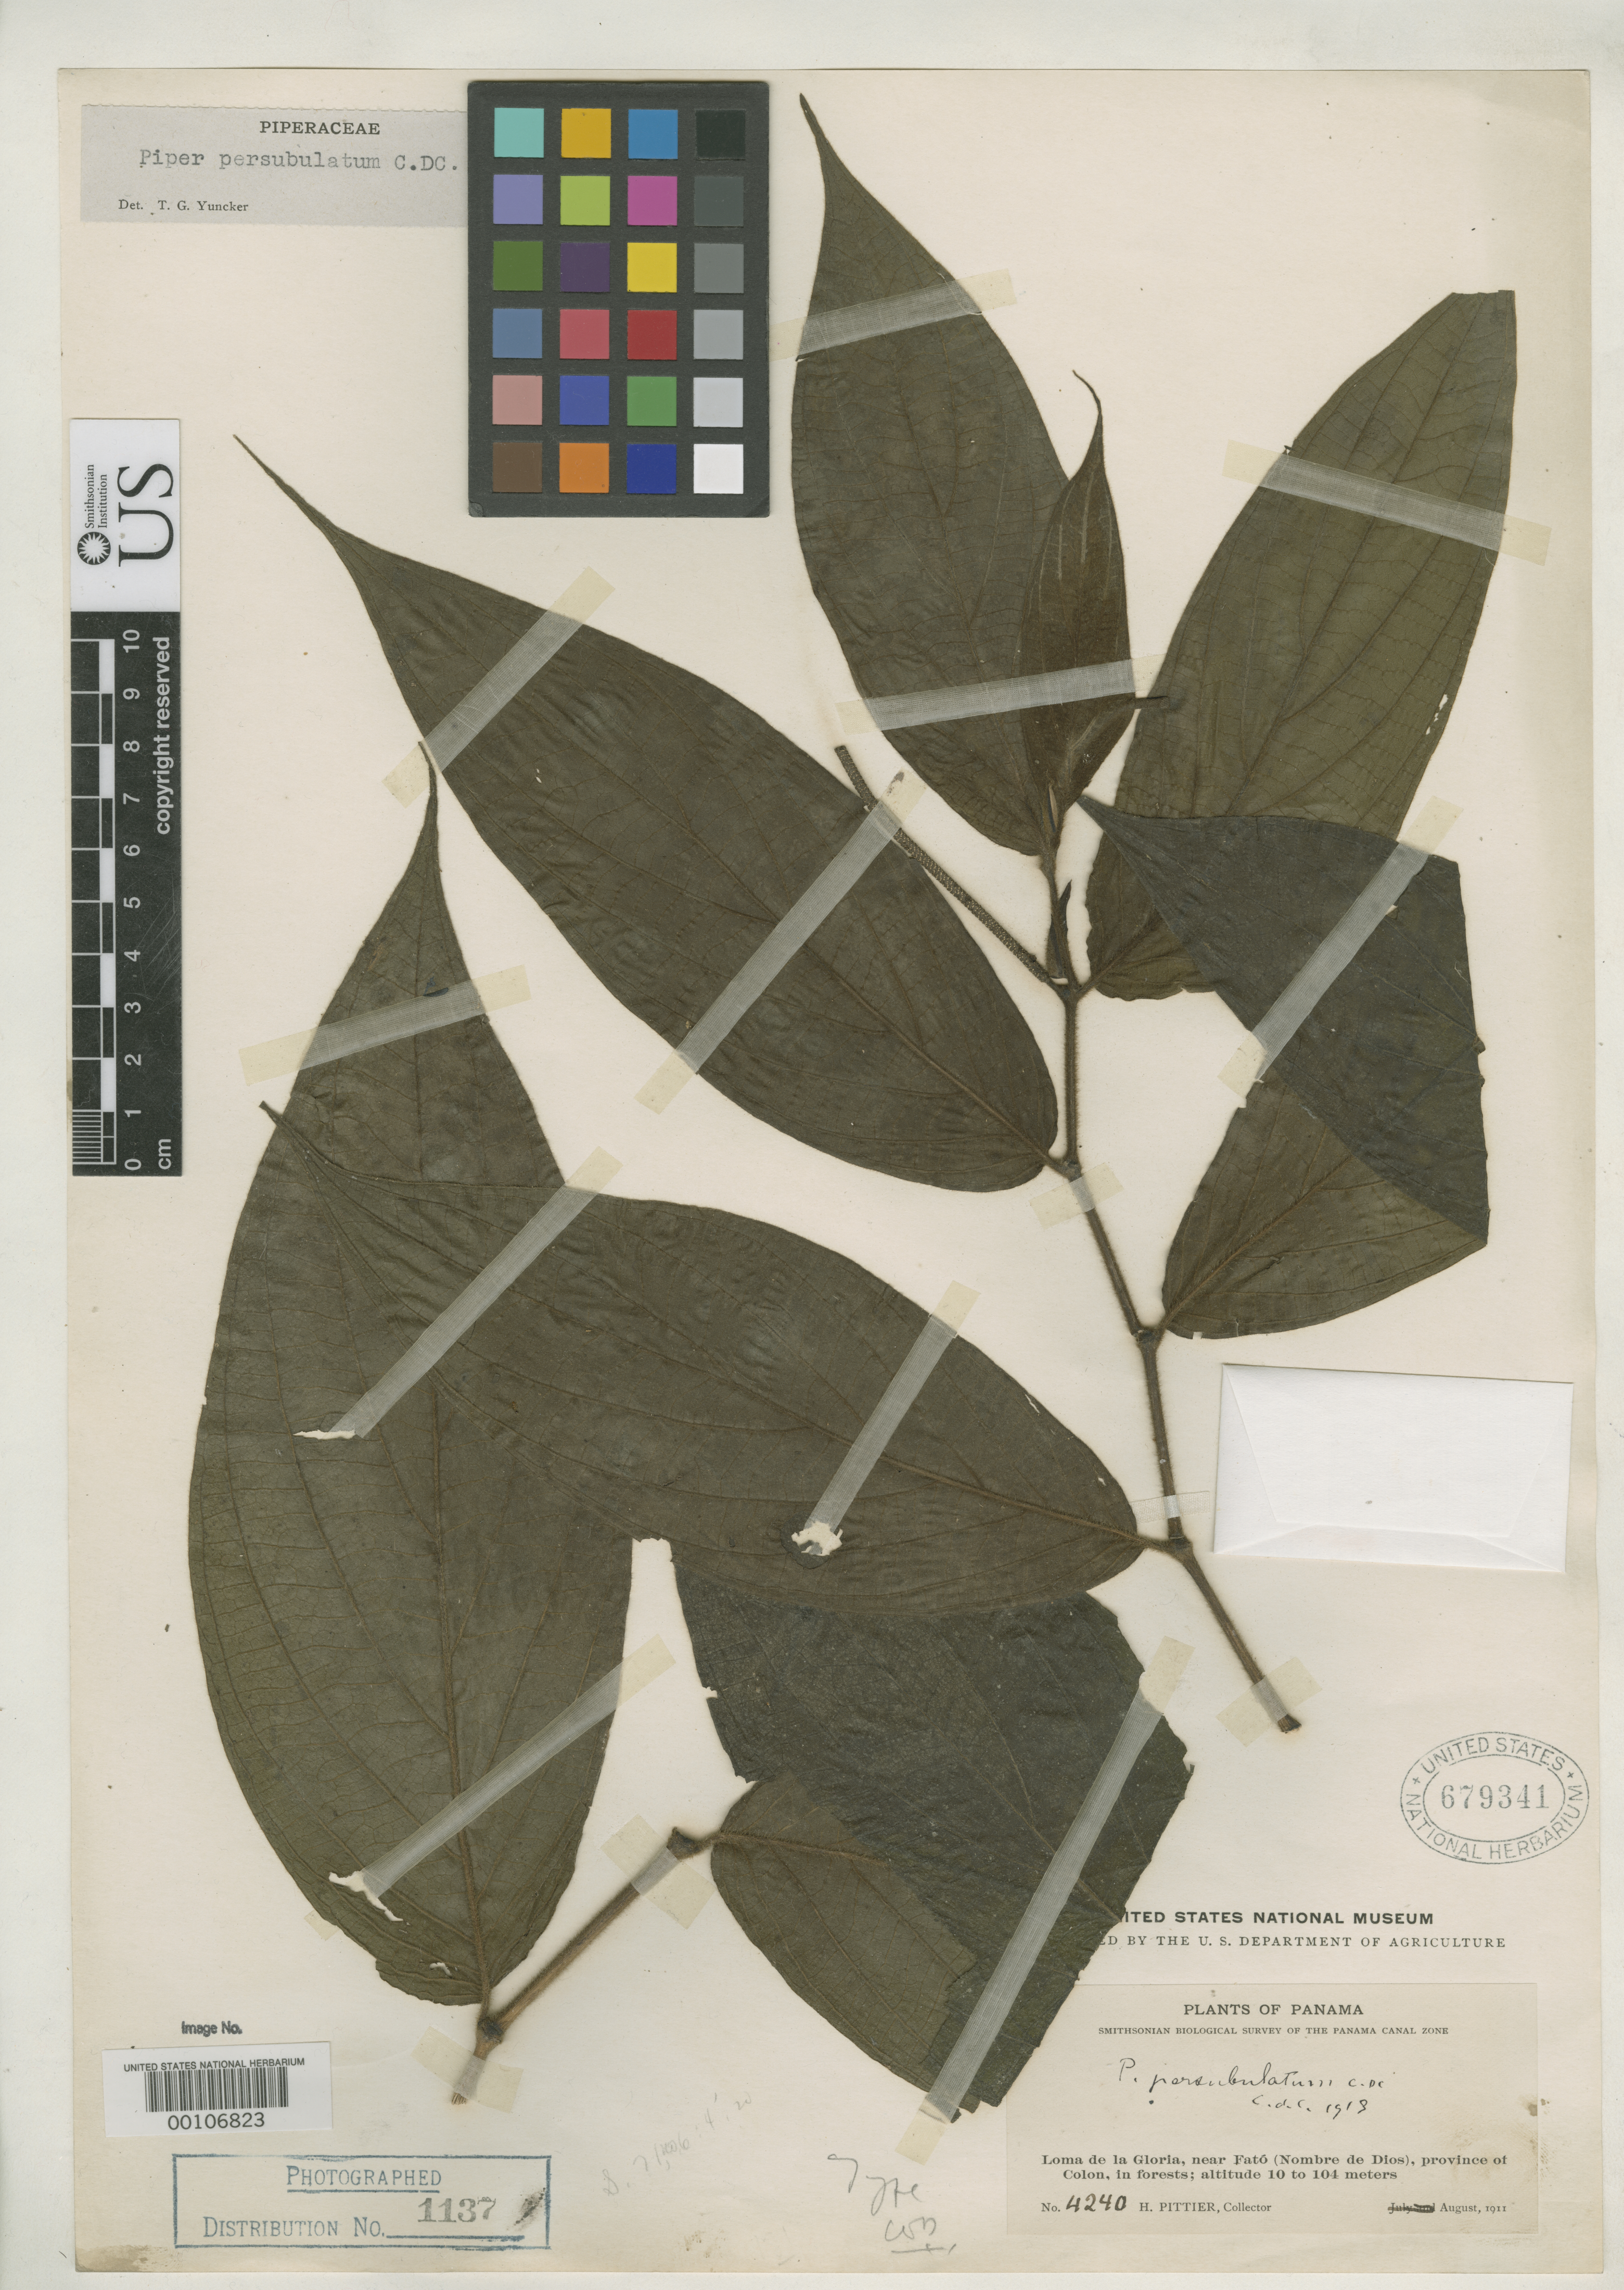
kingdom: Plantae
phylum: Tracheophyta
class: Magnoliopsida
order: Piperales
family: Piperaceae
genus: Piper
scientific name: Piper persubulatum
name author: C. DC.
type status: Possible Holotype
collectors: H. F. Pittier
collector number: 4240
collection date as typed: Aug 1911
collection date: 1911-08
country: Panama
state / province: Colón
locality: Loma de La Gloria, near Fato, Nombre de Dios.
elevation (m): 10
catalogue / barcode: US 679341